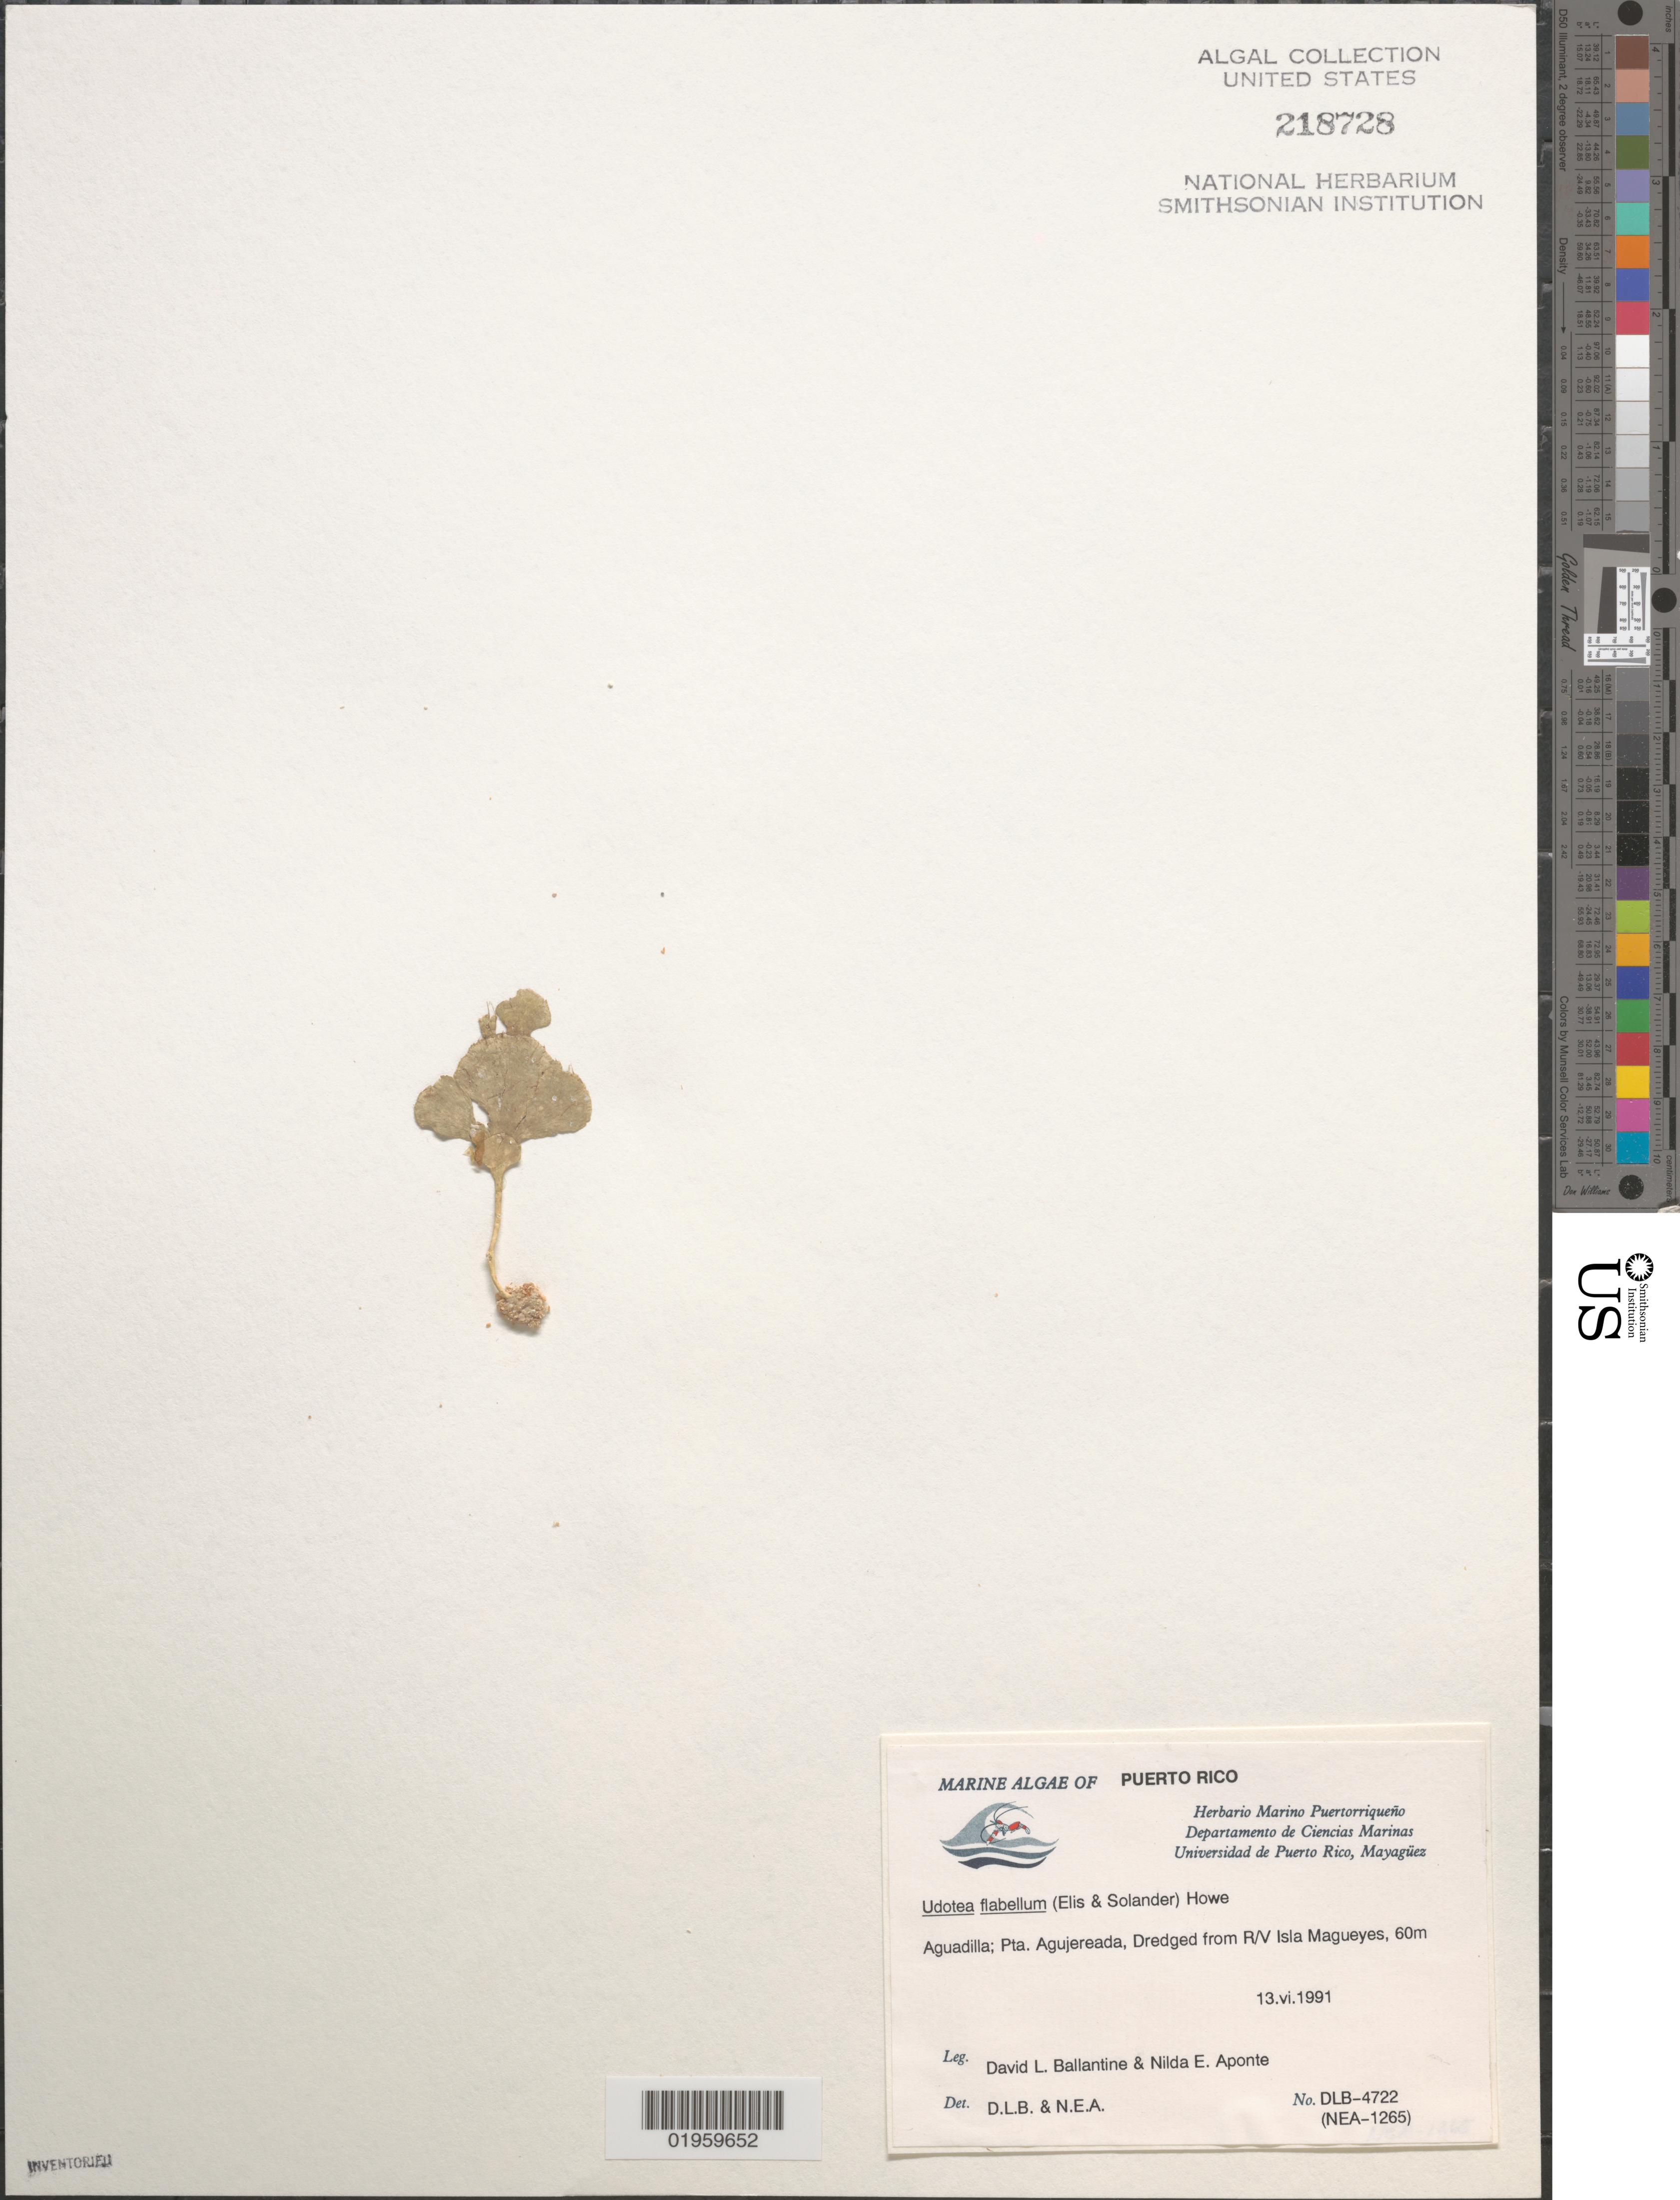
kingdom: Plantae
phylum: Chlorophyta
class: Ulvophyceae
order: Bryopsidales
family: Udoteaceae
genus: Udotea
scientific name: Udotea flabellum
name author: (J. Ellis & Sol.) M. Howe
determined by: Ballantine, D. L.; Aponte, N. E.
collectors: D.L. Ballantine & N. E. Aponte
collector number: DLB 4722, NEA 1265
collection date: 1991-06-13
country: Puerto Rico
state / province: Aguadilla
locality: Pta Agujereada, dredged from R/V Isla Magueyes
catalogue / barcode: US 218728